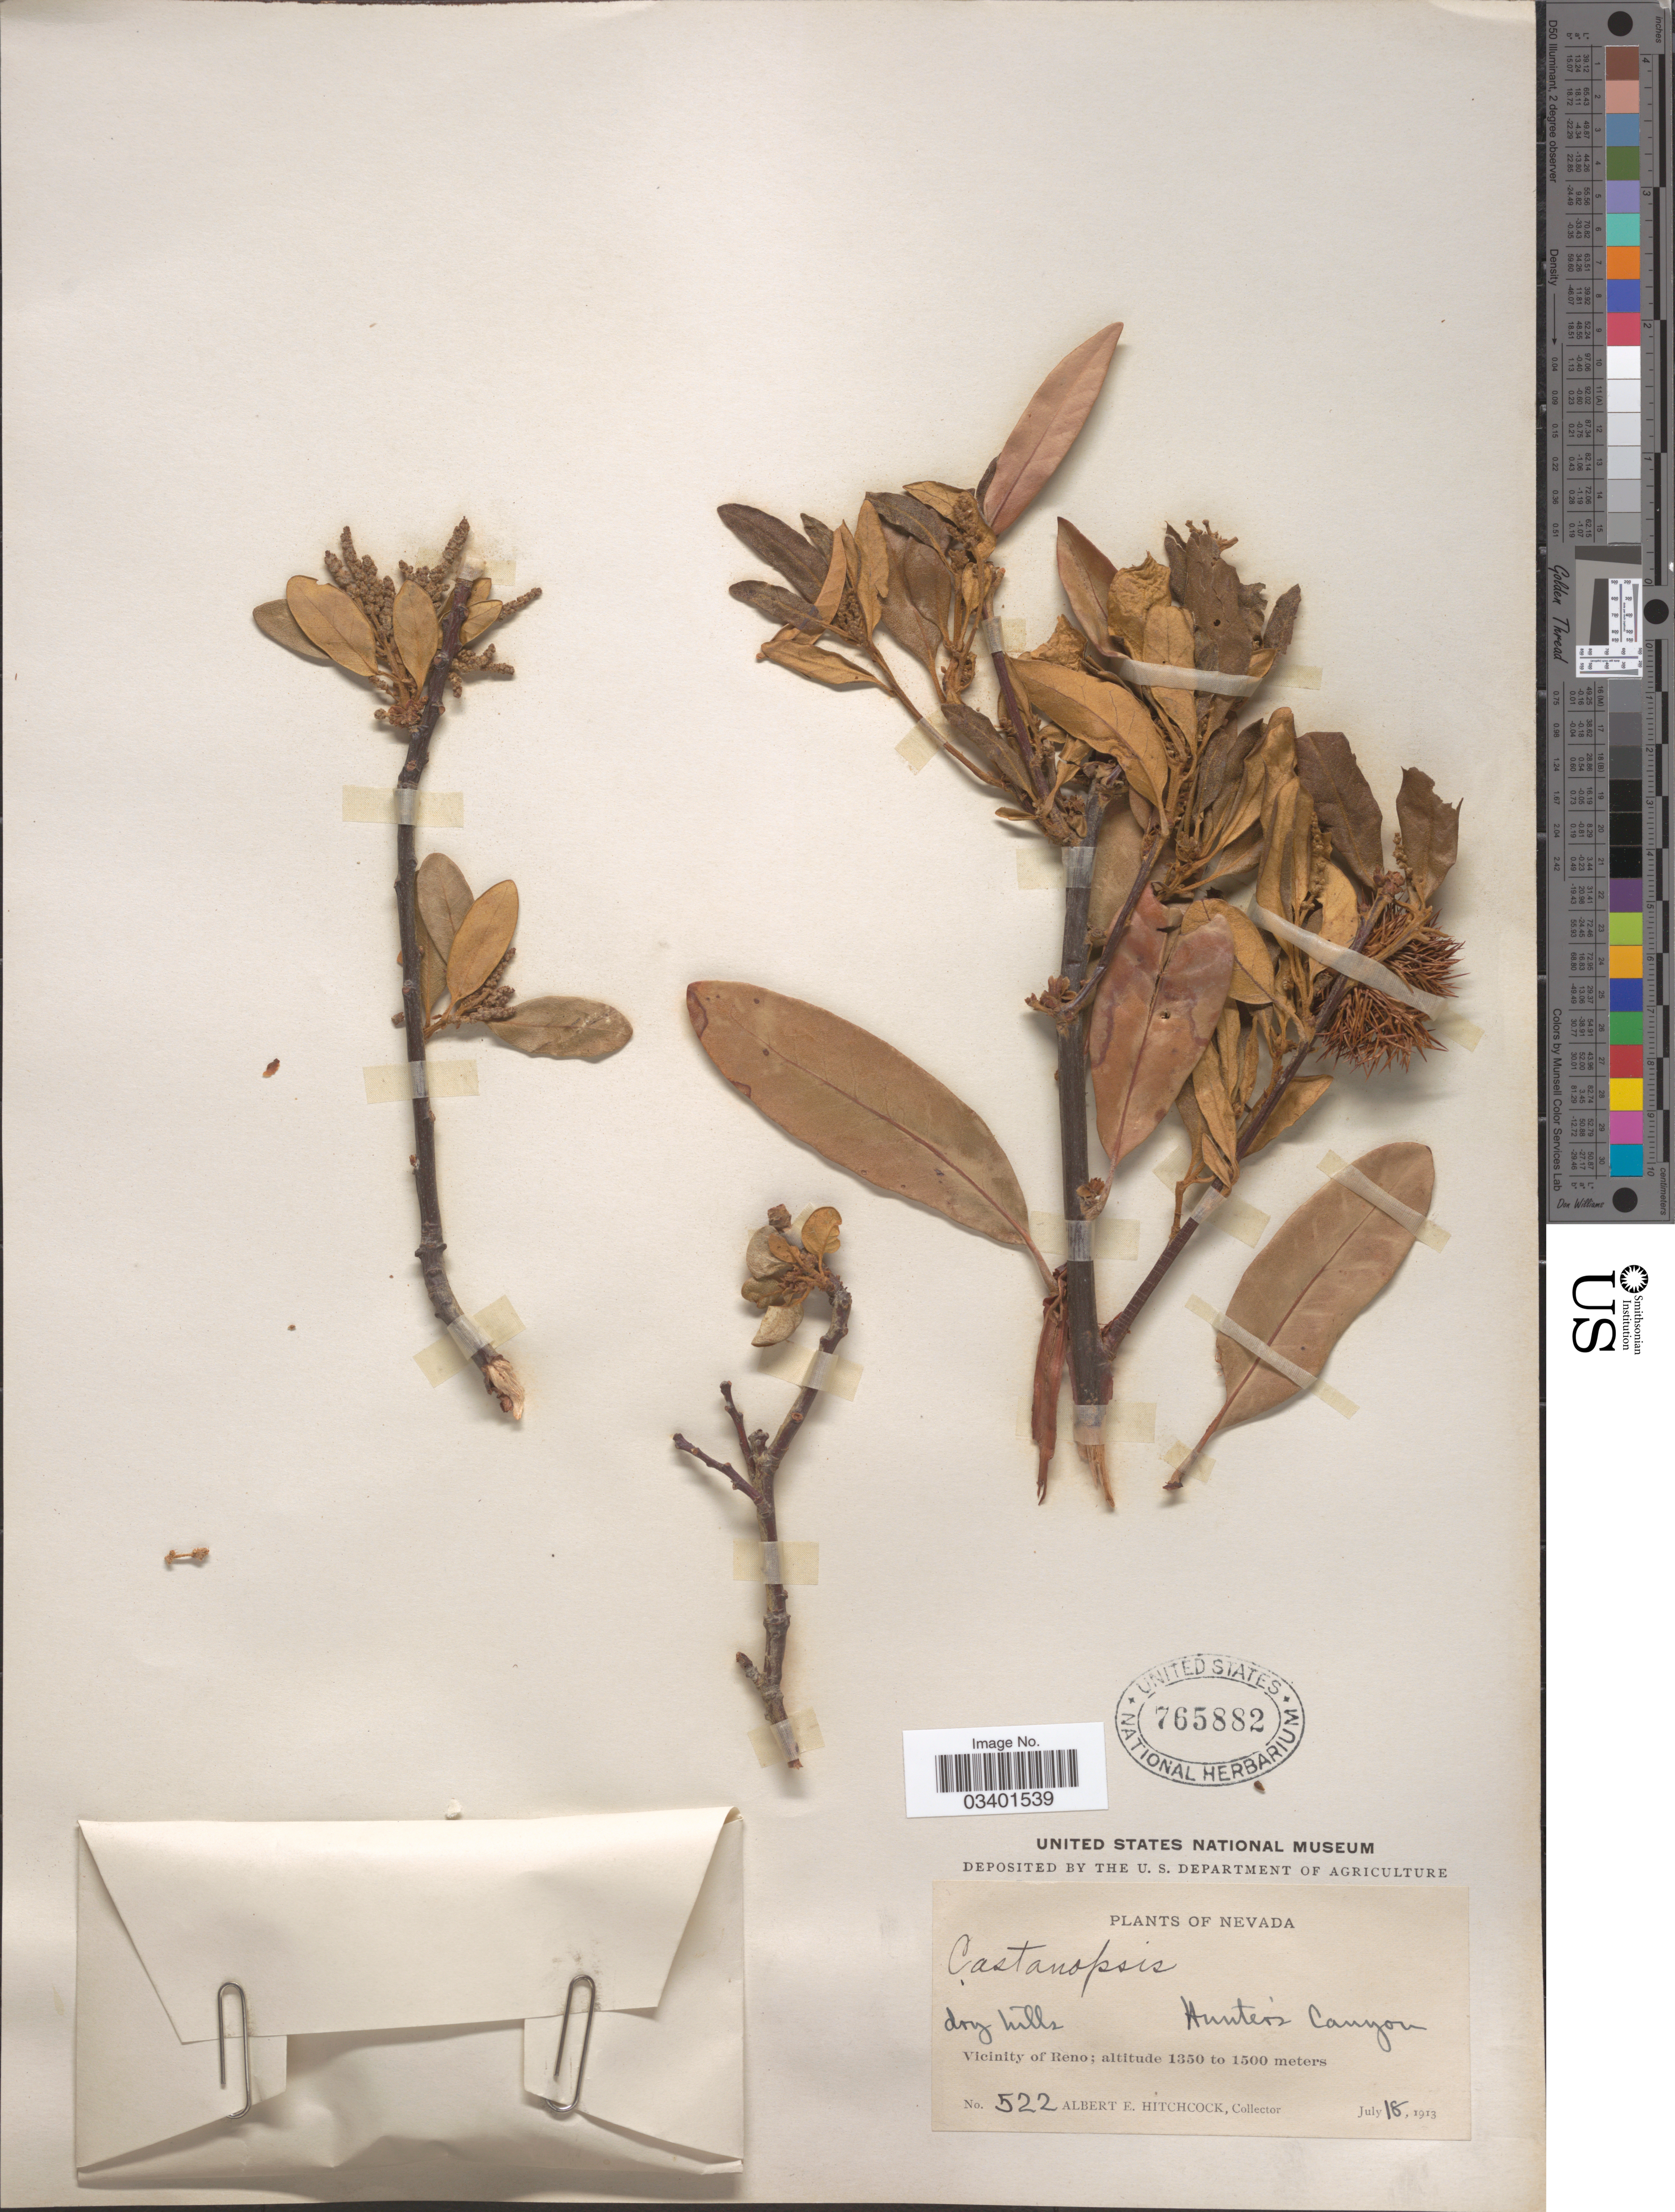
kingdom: Plantae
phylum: Tracheophyta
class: Magnoliopsida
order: Fagales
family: Fagaceae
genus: Chrysolepis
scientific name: Chrysolepis sempervirens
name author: (Kellogg) Hjelmq.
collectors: A. S. Hitchcock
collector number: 522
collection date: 1913-07-18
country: United States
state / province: Nevada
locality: Hunter's Canyon. Vicinity of Reno.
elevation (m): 1350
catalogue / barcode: US 765882